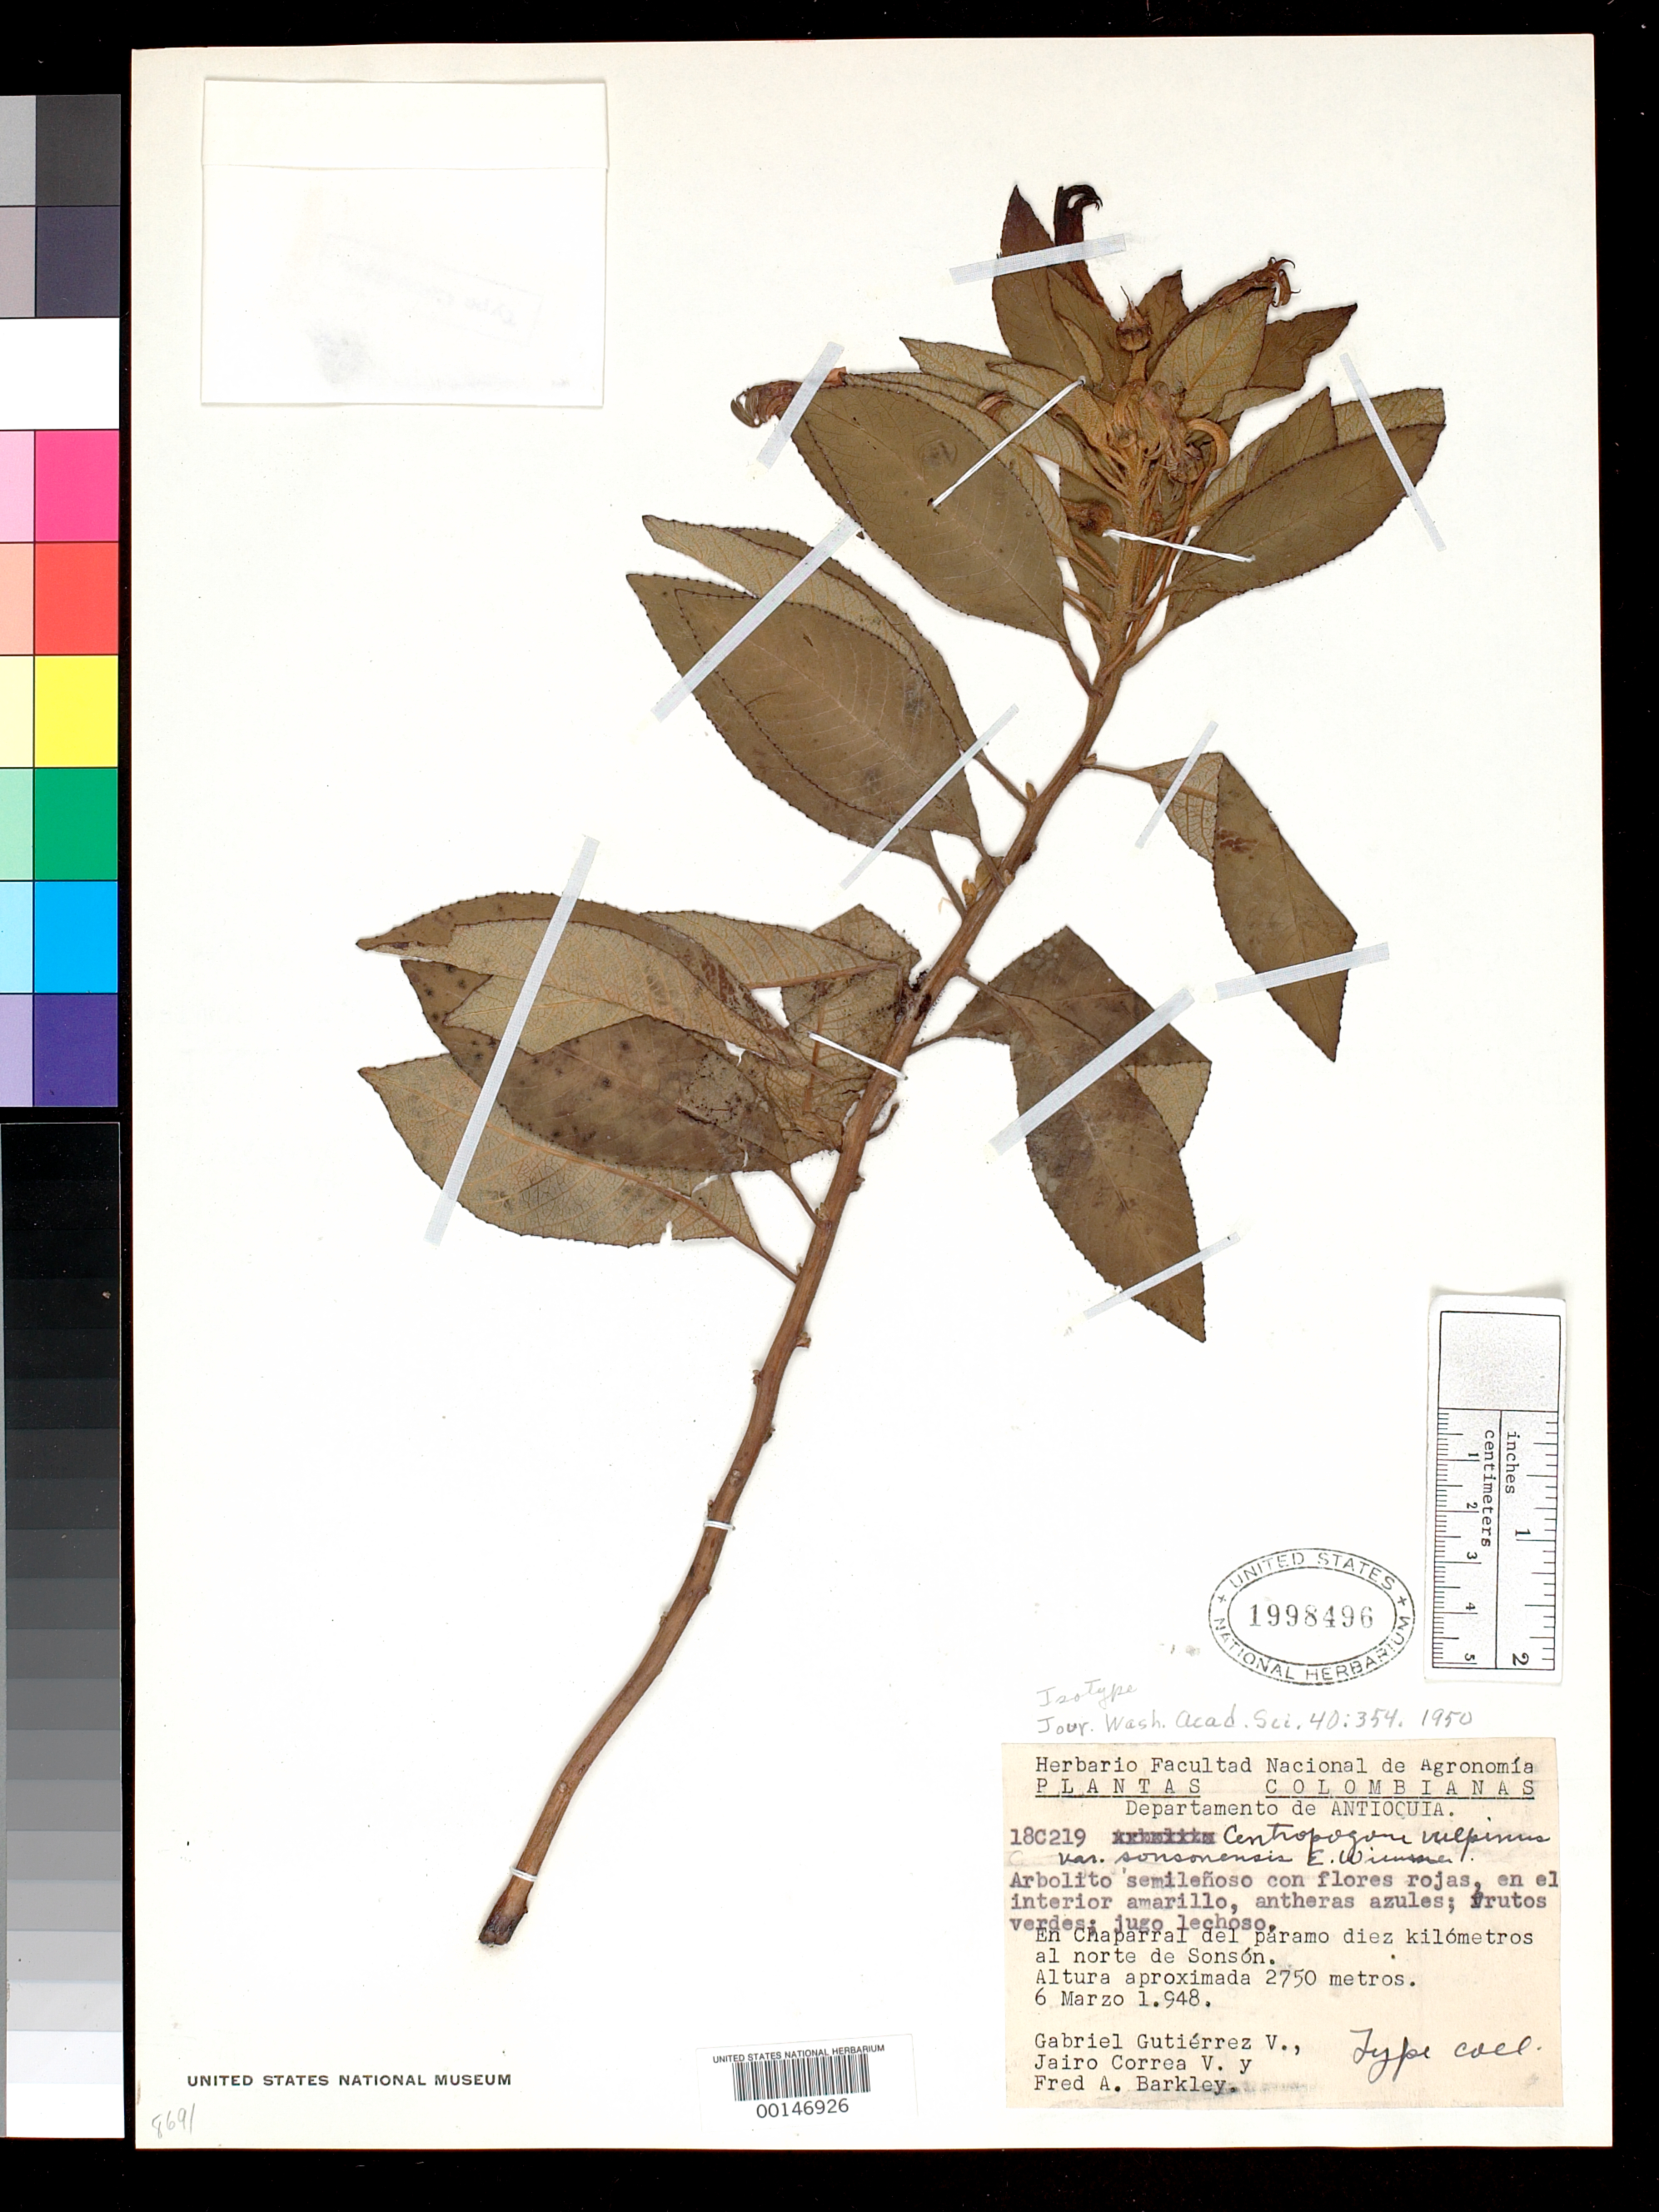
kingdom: Plantae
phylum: Tracheophyta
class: Magnoliopsida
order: Asterales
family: Campanulaceae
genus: Centropogon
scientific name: Centropogon vulpinus var. sonsonensis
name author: E. Wimm.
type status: Isotype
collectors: G. Gutierrez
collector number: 18c219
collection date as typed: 06 Mar 1948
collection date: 1948-03-06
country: Colombia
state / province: Antioquia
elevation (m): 2750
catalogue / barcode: US 1998496